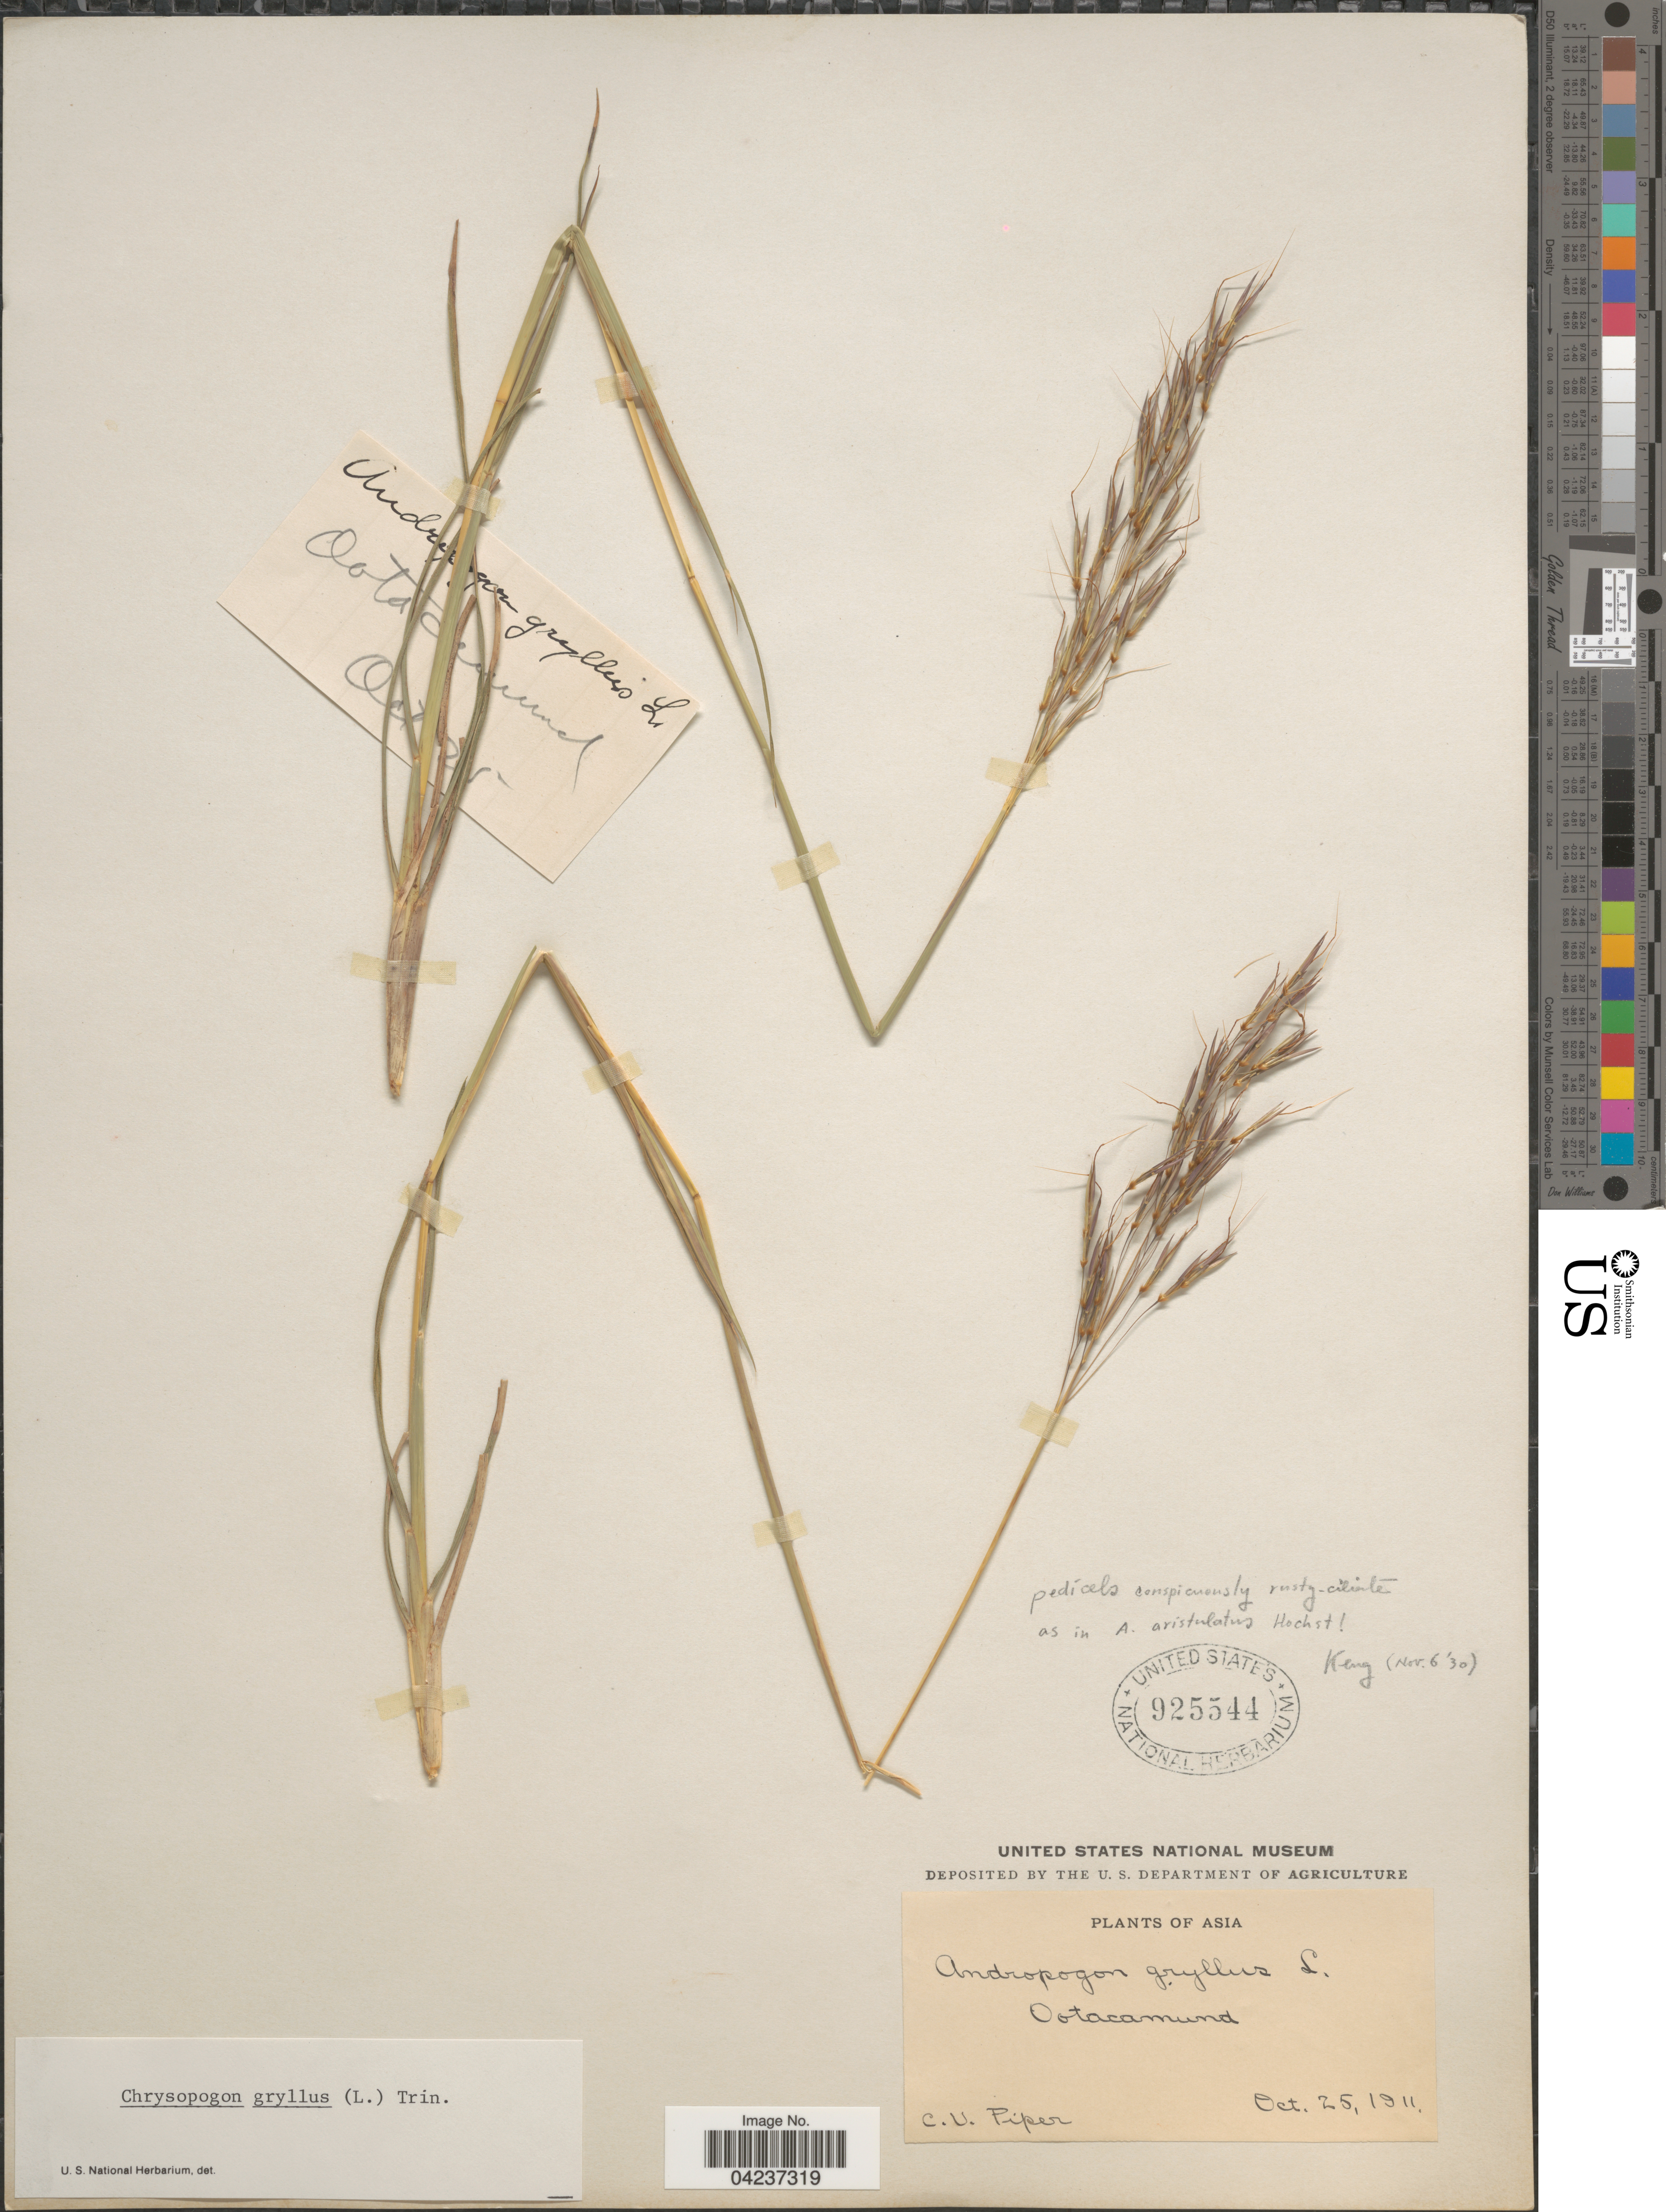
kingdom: Plantae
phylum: Tracheophyta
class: Liliopsida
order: Poales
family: Poaceae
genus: Chrysopogon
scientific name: Chrysopogon gryllus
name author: (L.) Trin.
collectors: C. V. Piper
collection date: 1911-10-25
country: India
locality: Asia. Ootacamund.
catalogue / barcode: US 925544